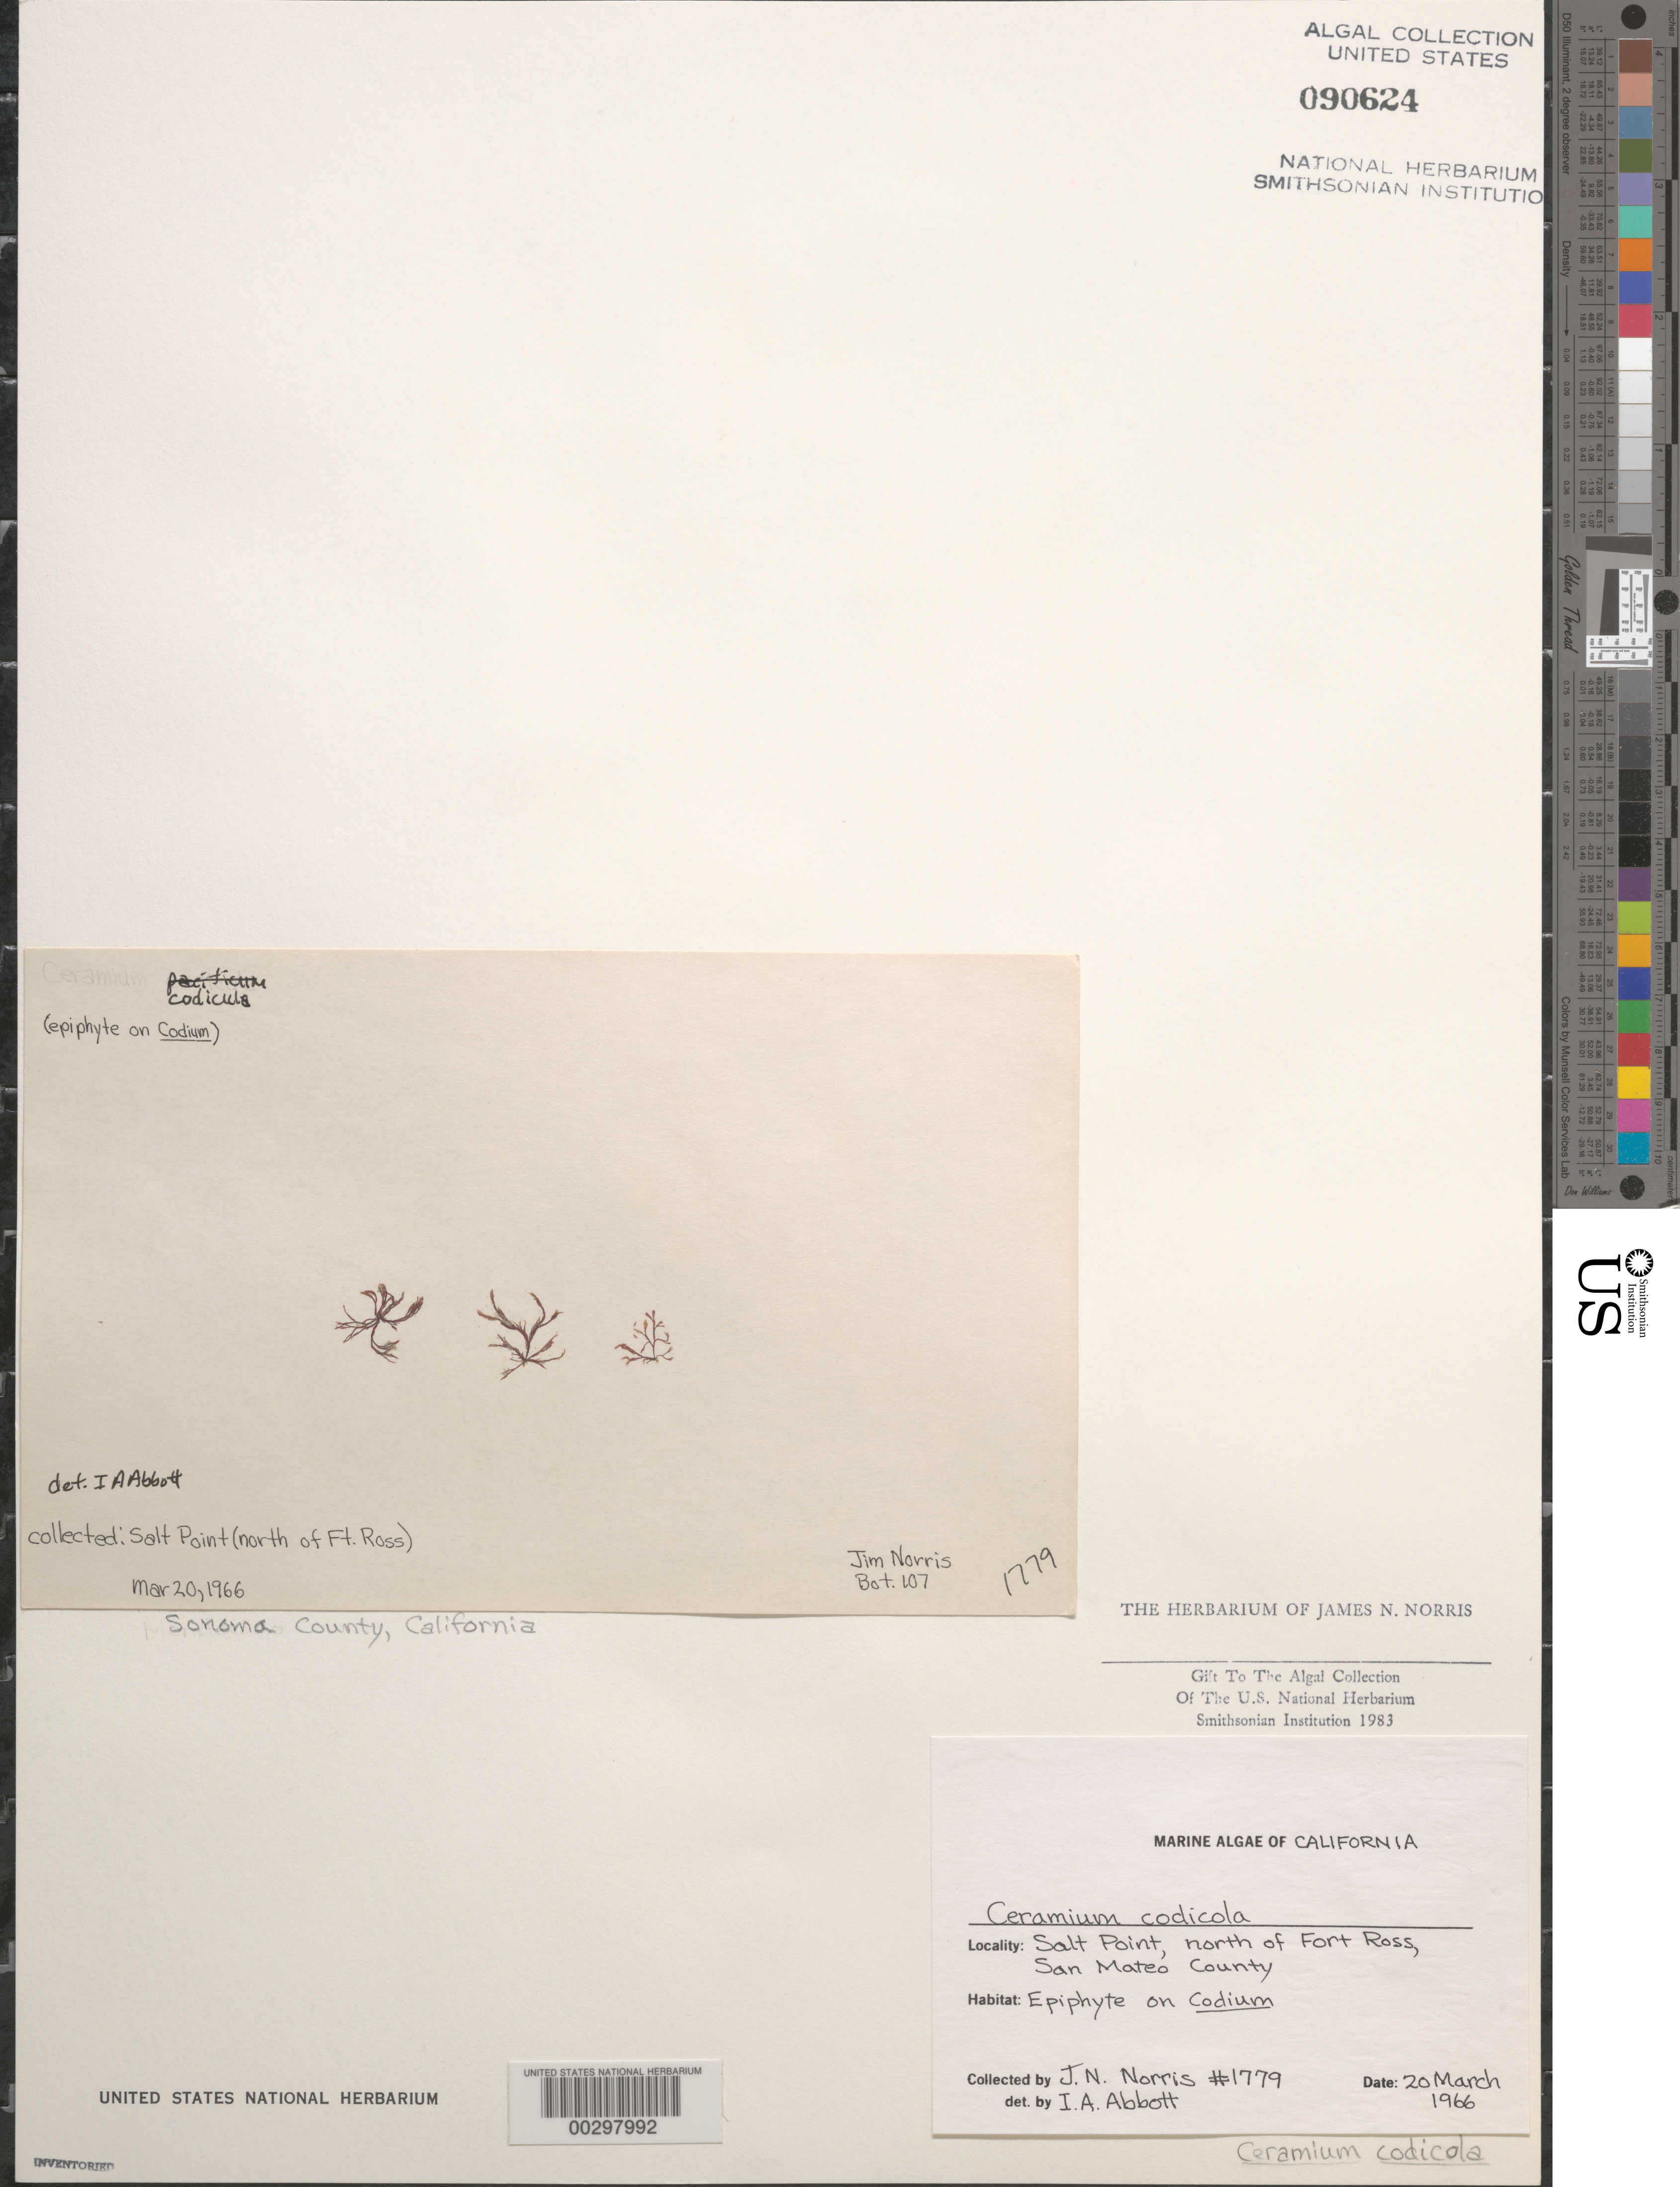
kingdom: Plantae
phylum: Rhodophyta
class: Florideophyceae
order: Ceramiales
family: Ceramiaceae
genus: Ceramium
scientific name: Ceramium codicola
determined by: Norris, James N.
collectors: J. N. Norris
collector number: JN-1779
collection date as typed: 20 Mar 1966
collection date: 1966-03-20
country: United States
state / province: California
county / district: Sonoma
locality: Salt Point, north of Fort Ross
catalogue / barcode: US 90624